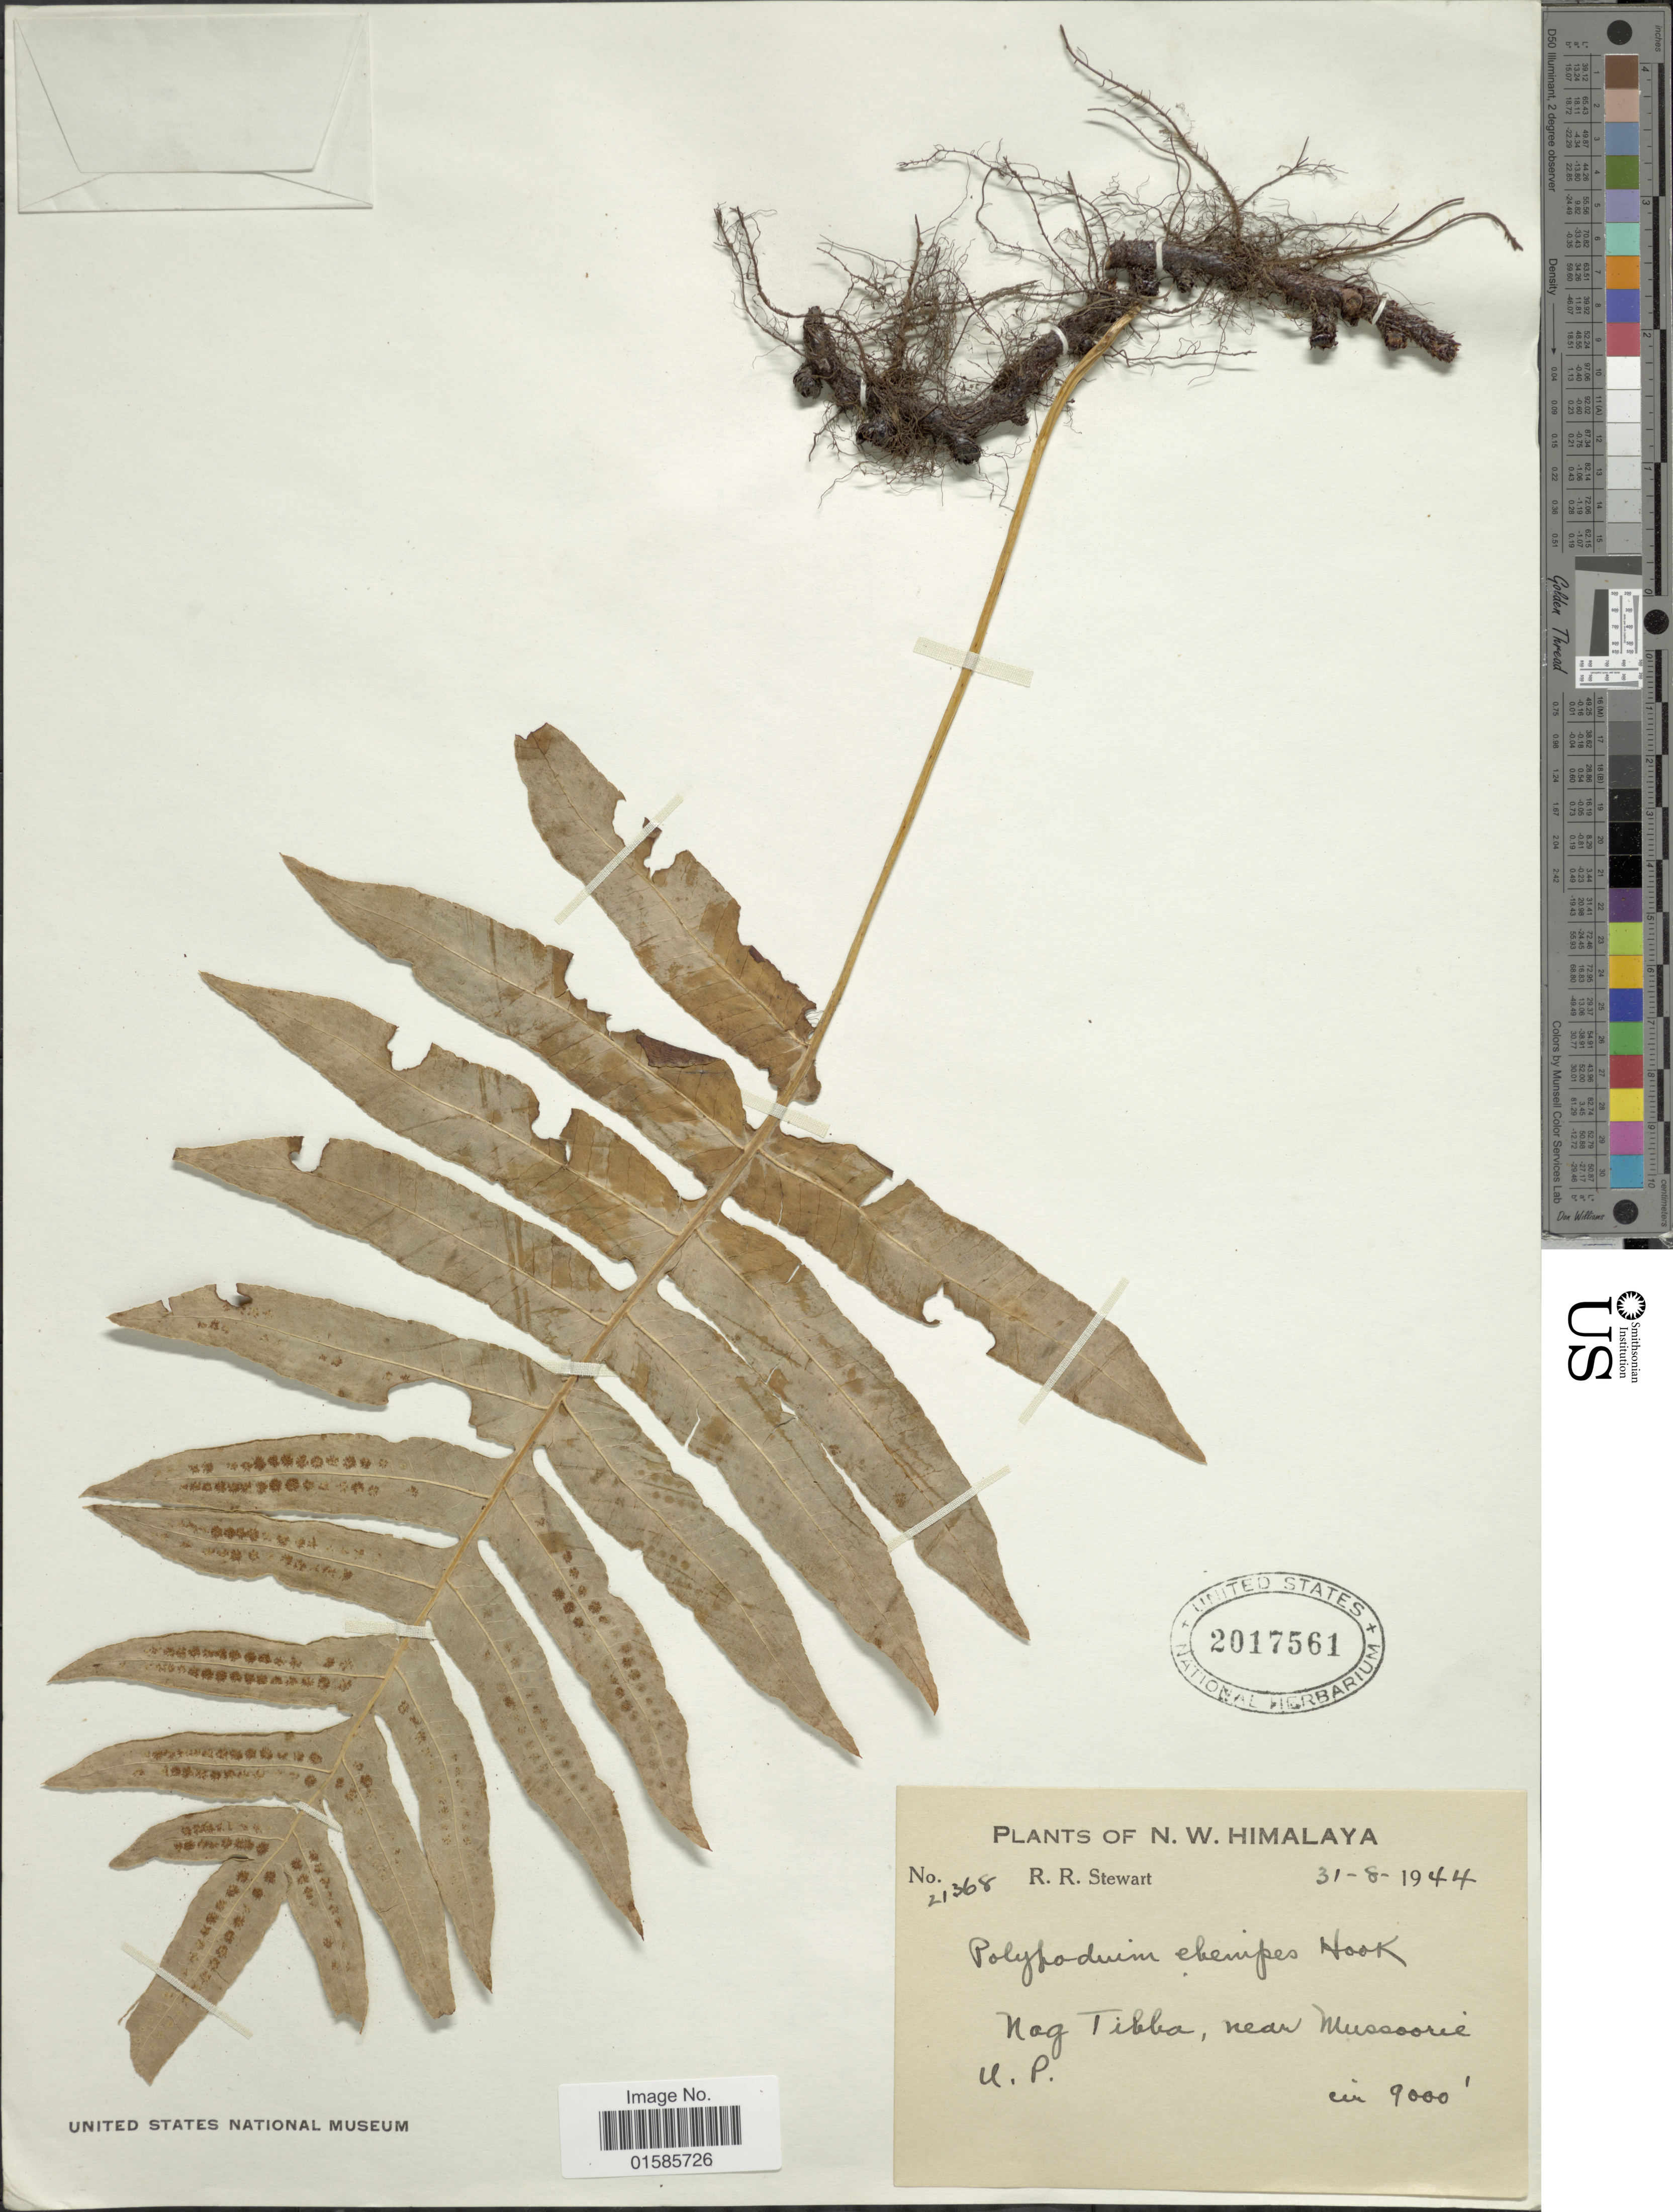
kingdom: Plantae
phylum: Tracheophyta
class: Polypodiopsida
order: Polypodiales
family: Polypodiaceae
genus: Microsorum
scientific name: Microsorum ebenipes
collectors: R. R. Stewart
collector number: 21368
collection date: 1944-08-31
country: India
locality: N.W. Himalaya, Nag Tibba, near Mussoorie, U. P,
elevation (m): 2743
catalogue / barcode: US 2017561